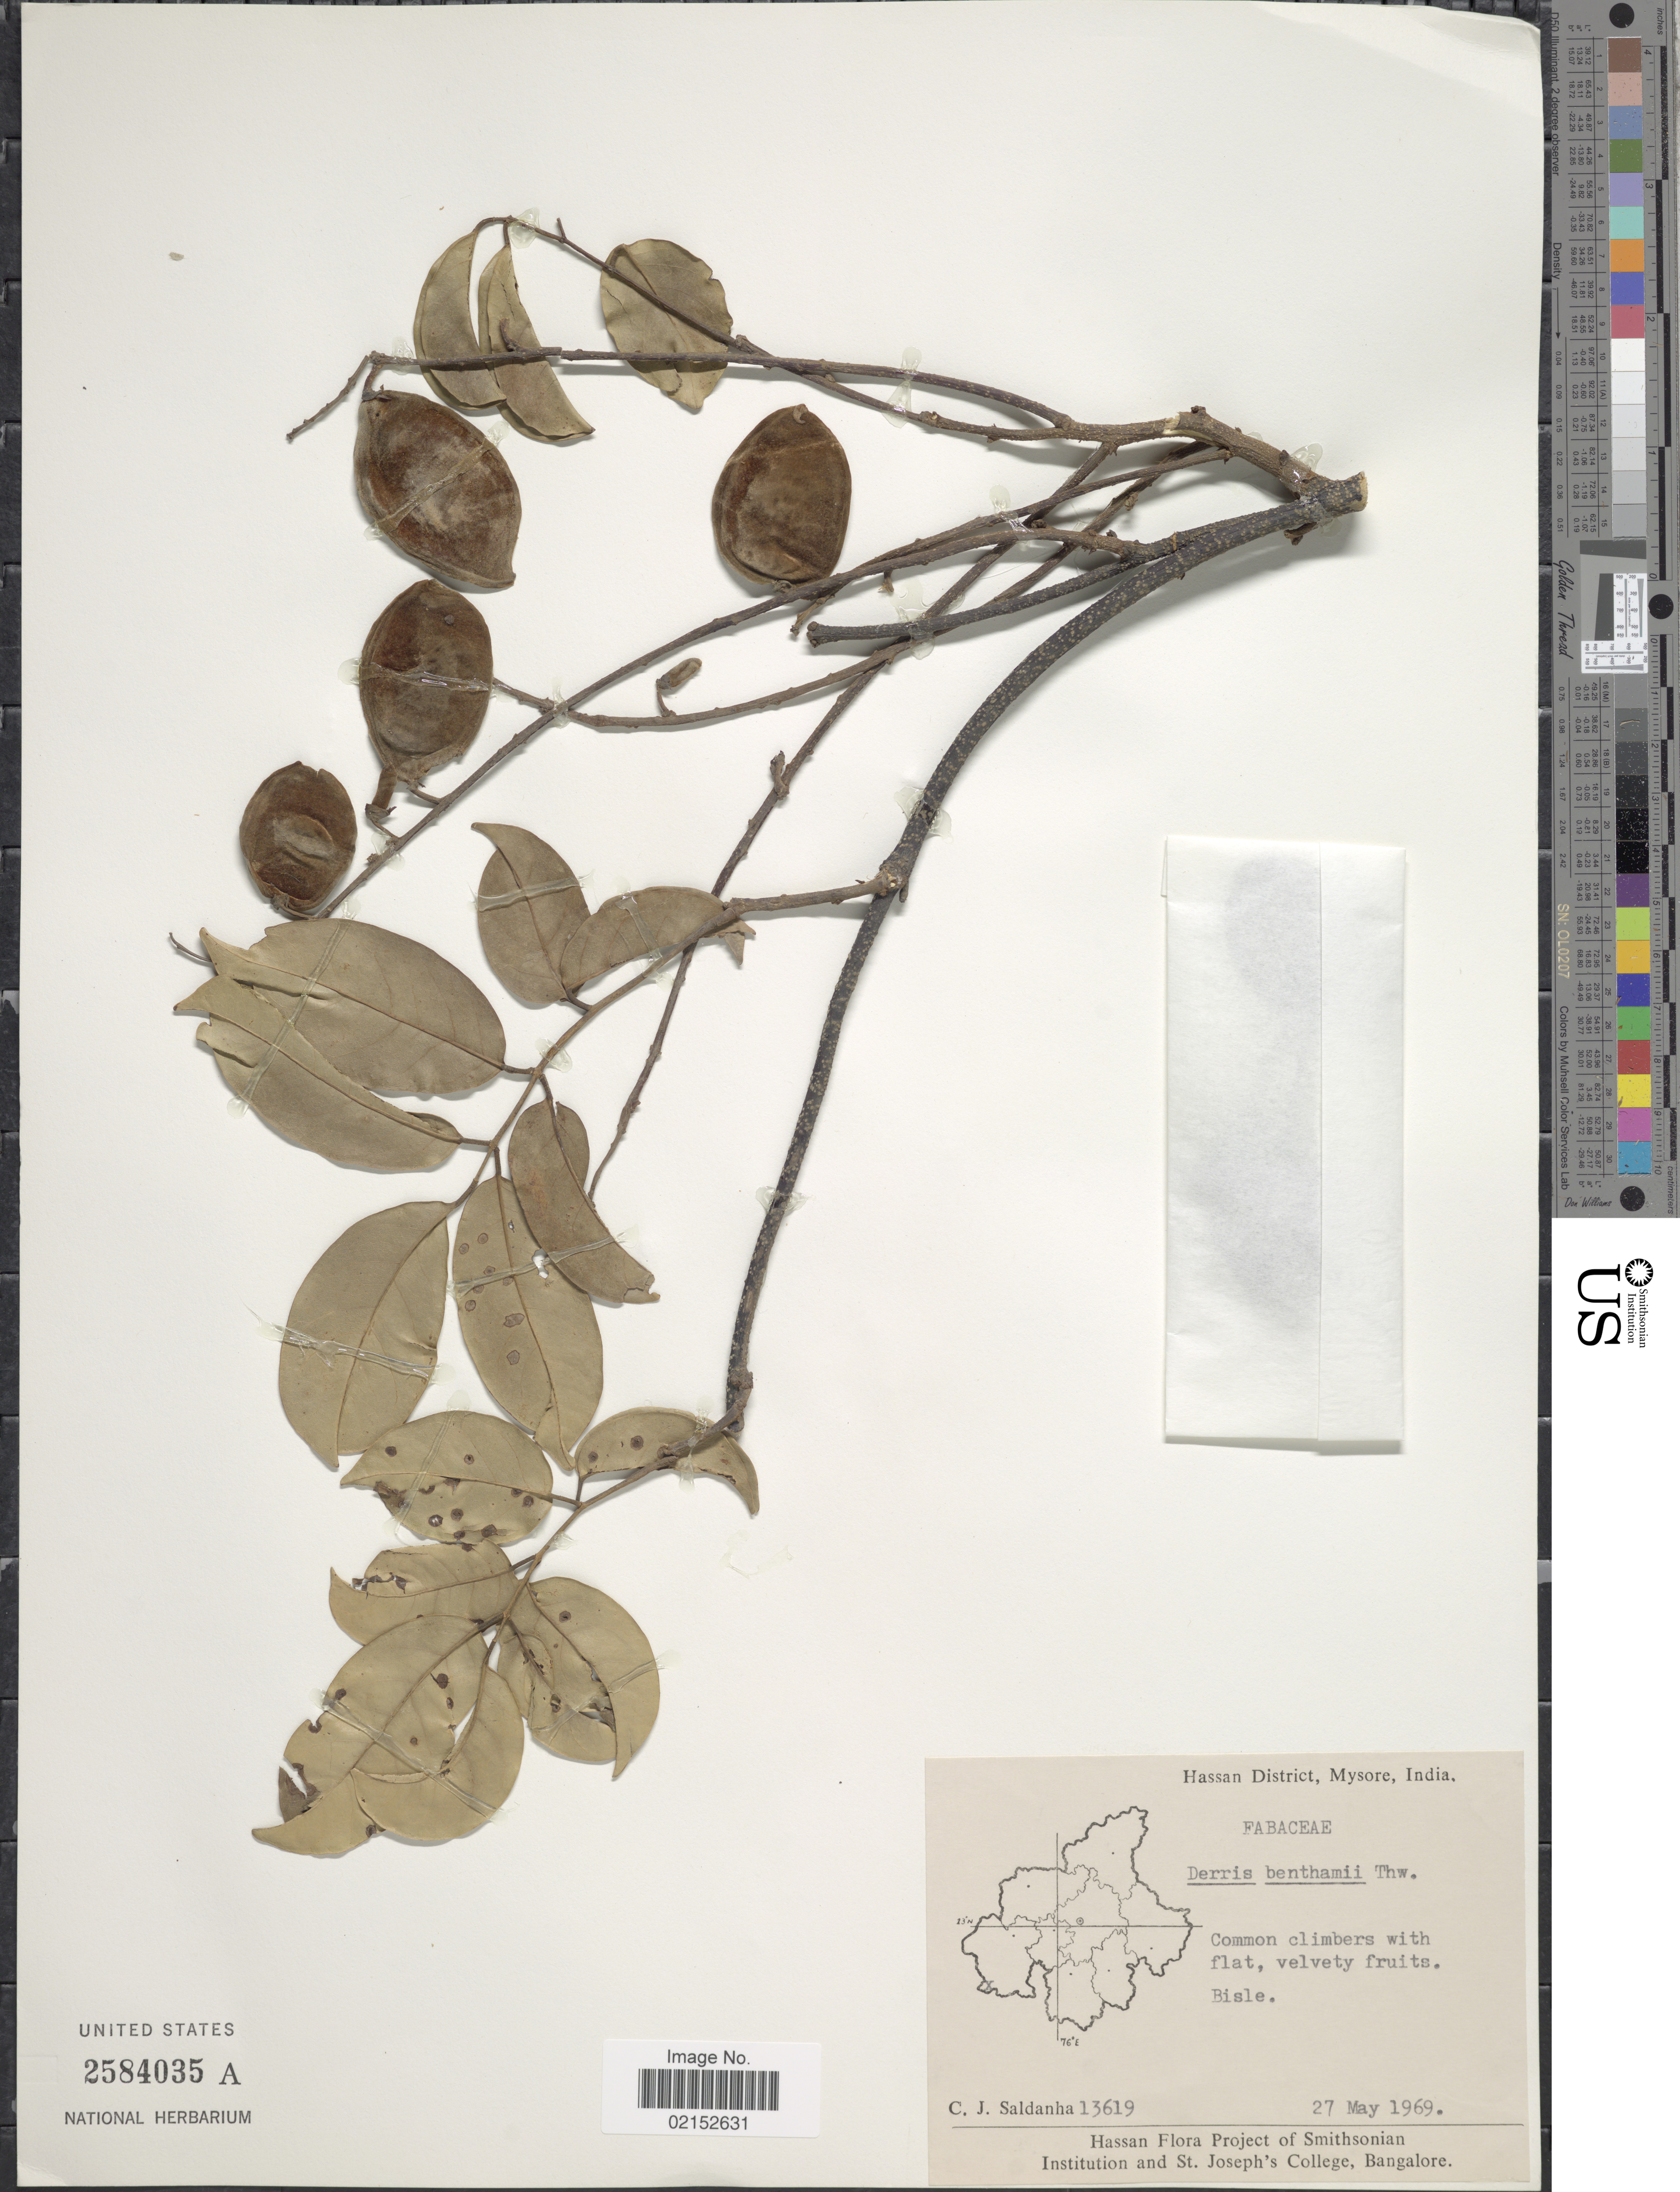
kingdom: Plantae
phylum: Tracheophyta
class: Magnoliopsida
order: Fabales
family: Fabaceae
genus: Derris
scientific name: Derris benthamii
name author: (Thwaites) Thwaites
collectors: C. J. Saldanha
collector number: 13619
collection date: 1969-05-27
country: India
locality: Hassan District, Mysore, Bisle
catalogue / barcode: US 2584035A